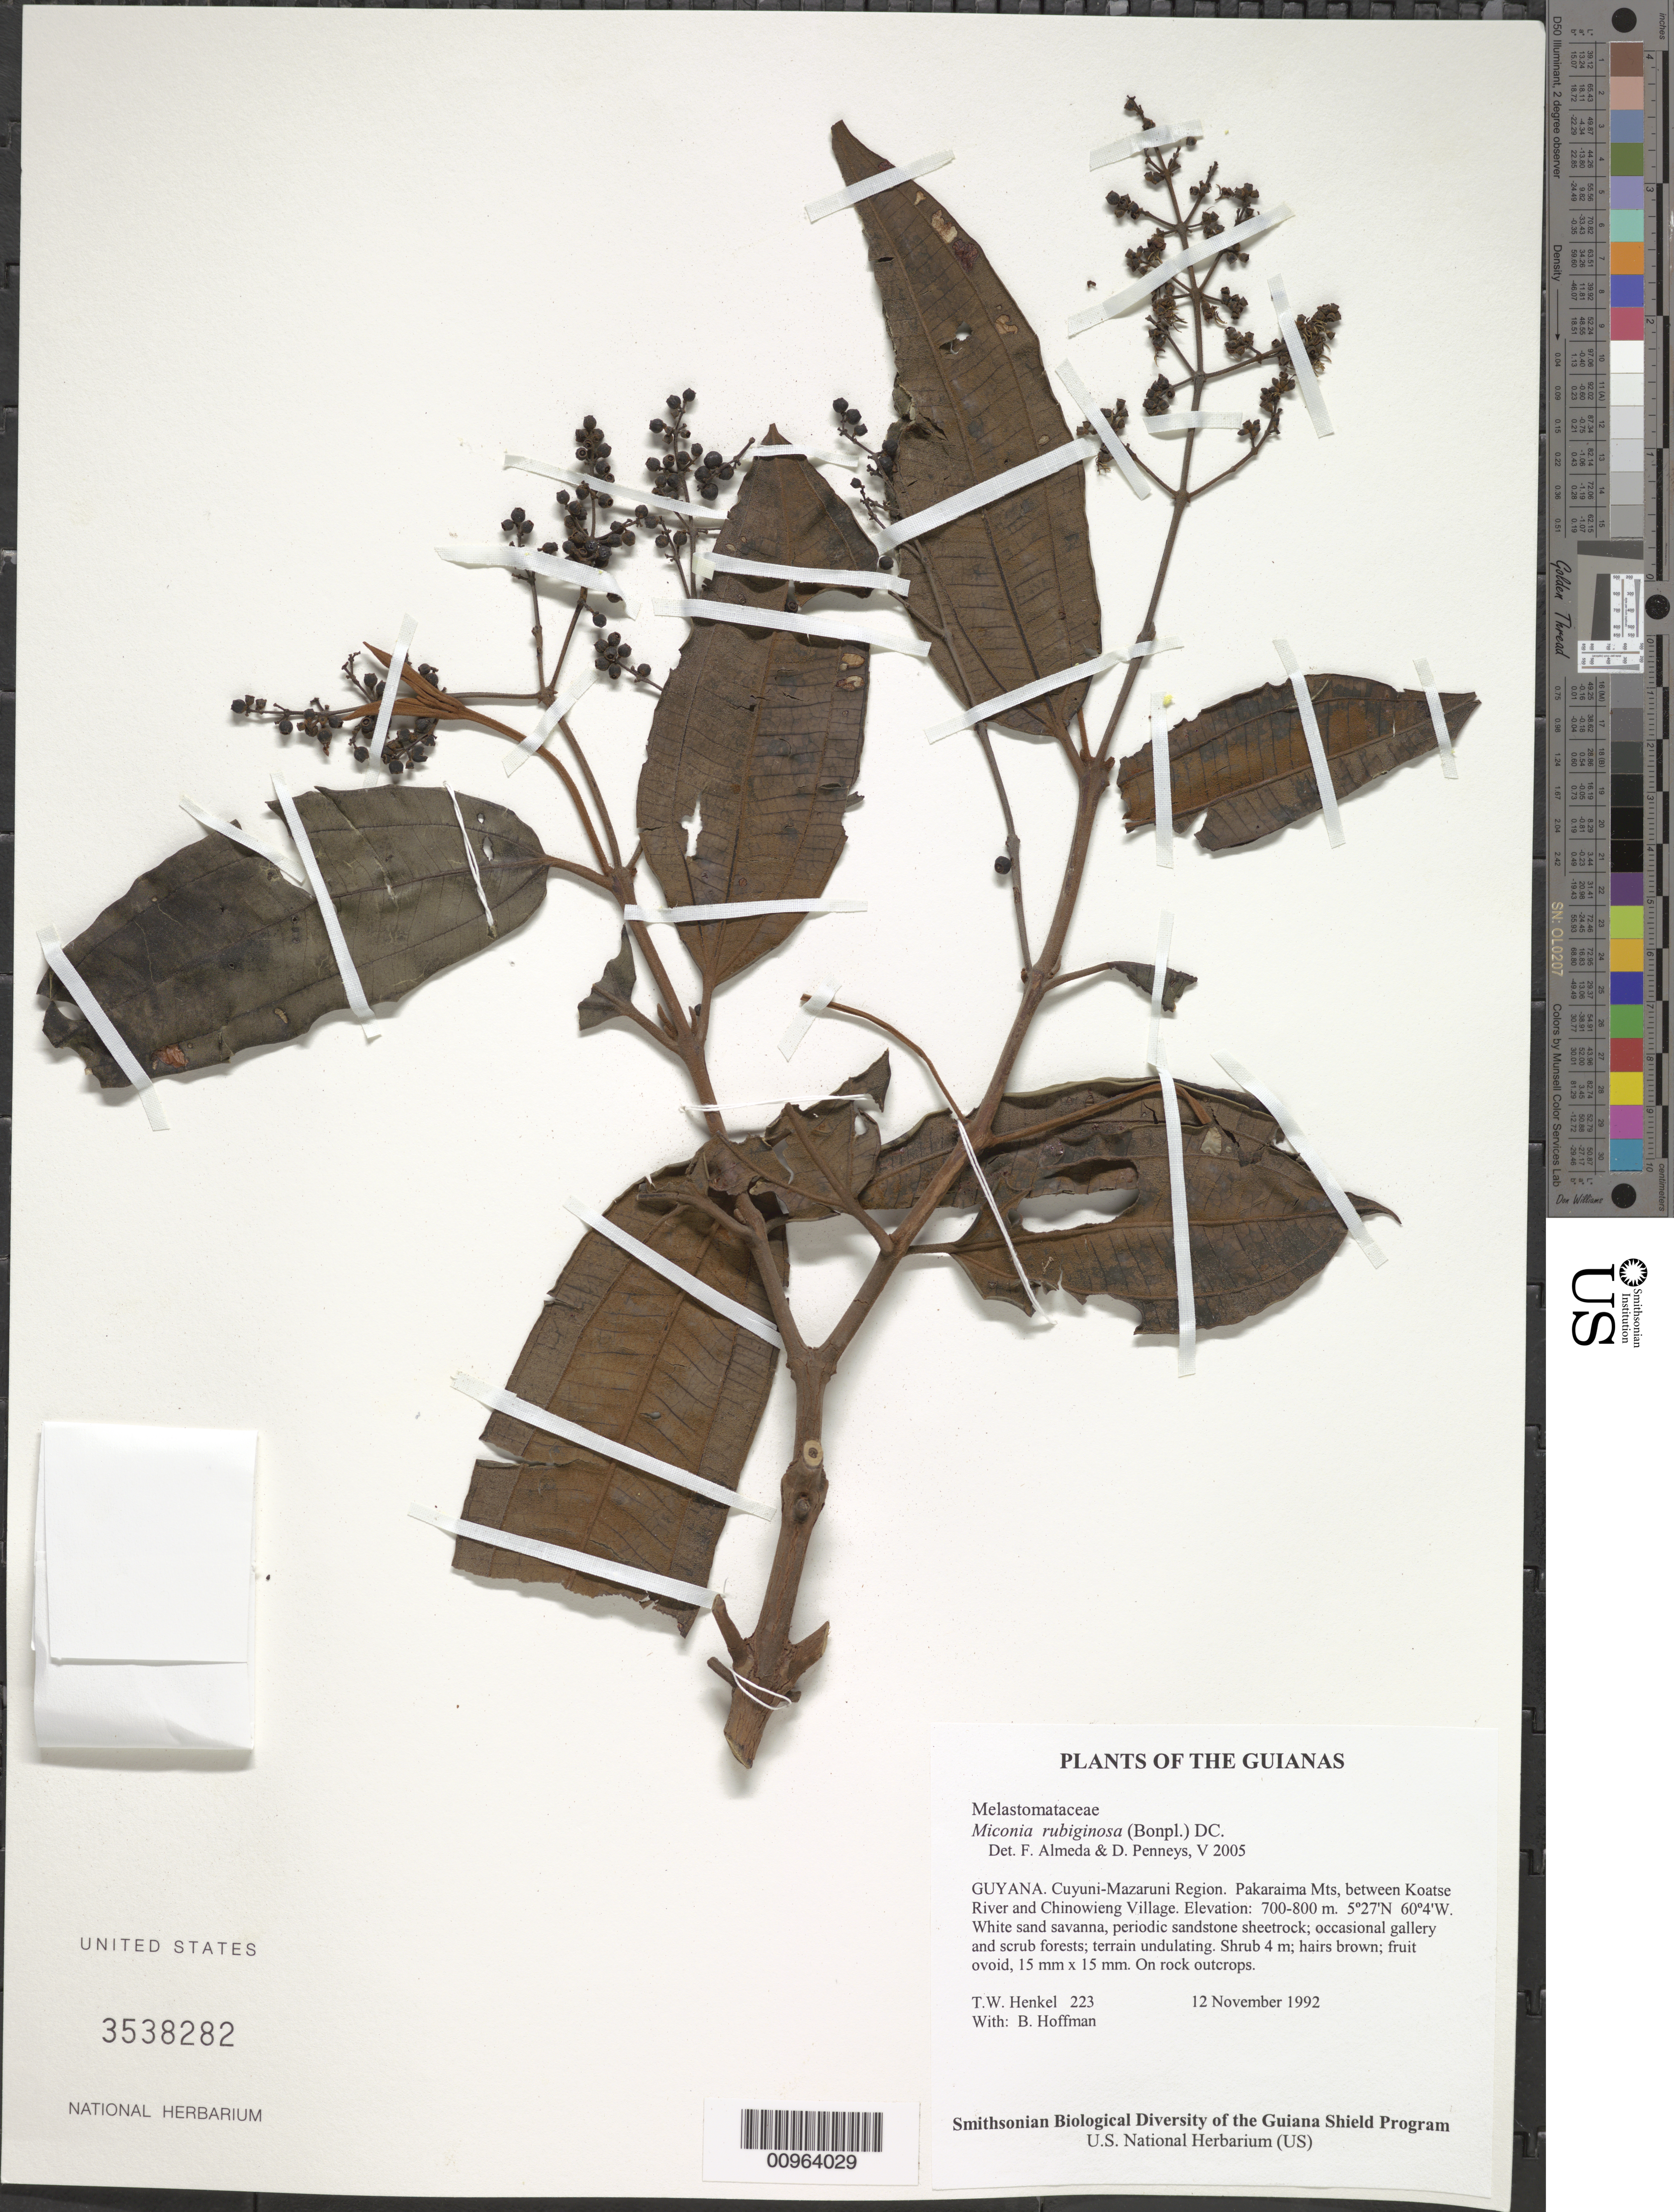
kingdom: Plantae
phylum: Tracheophyta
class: Magnoliopsida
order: Myrtales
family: Melastomataceae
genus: Miconia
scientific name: Miconia rubiginosa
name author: (Bonpl.) DC.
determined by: Almeda, F.; Penneys, D. S.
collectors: T. Henkel & B. Hoffman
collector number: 223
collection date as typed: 12 November 1992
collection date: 1992-11-12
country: Guyana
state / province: Cuyuni-Mazaruni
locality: Pakaraima Mts, between Koatse River and Chinowieng Village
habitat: White sand savanna, periodic sandstone sheetrock; occasional gallery and scrub forests; terrain undulating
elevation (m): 700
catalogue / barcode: US 3538282